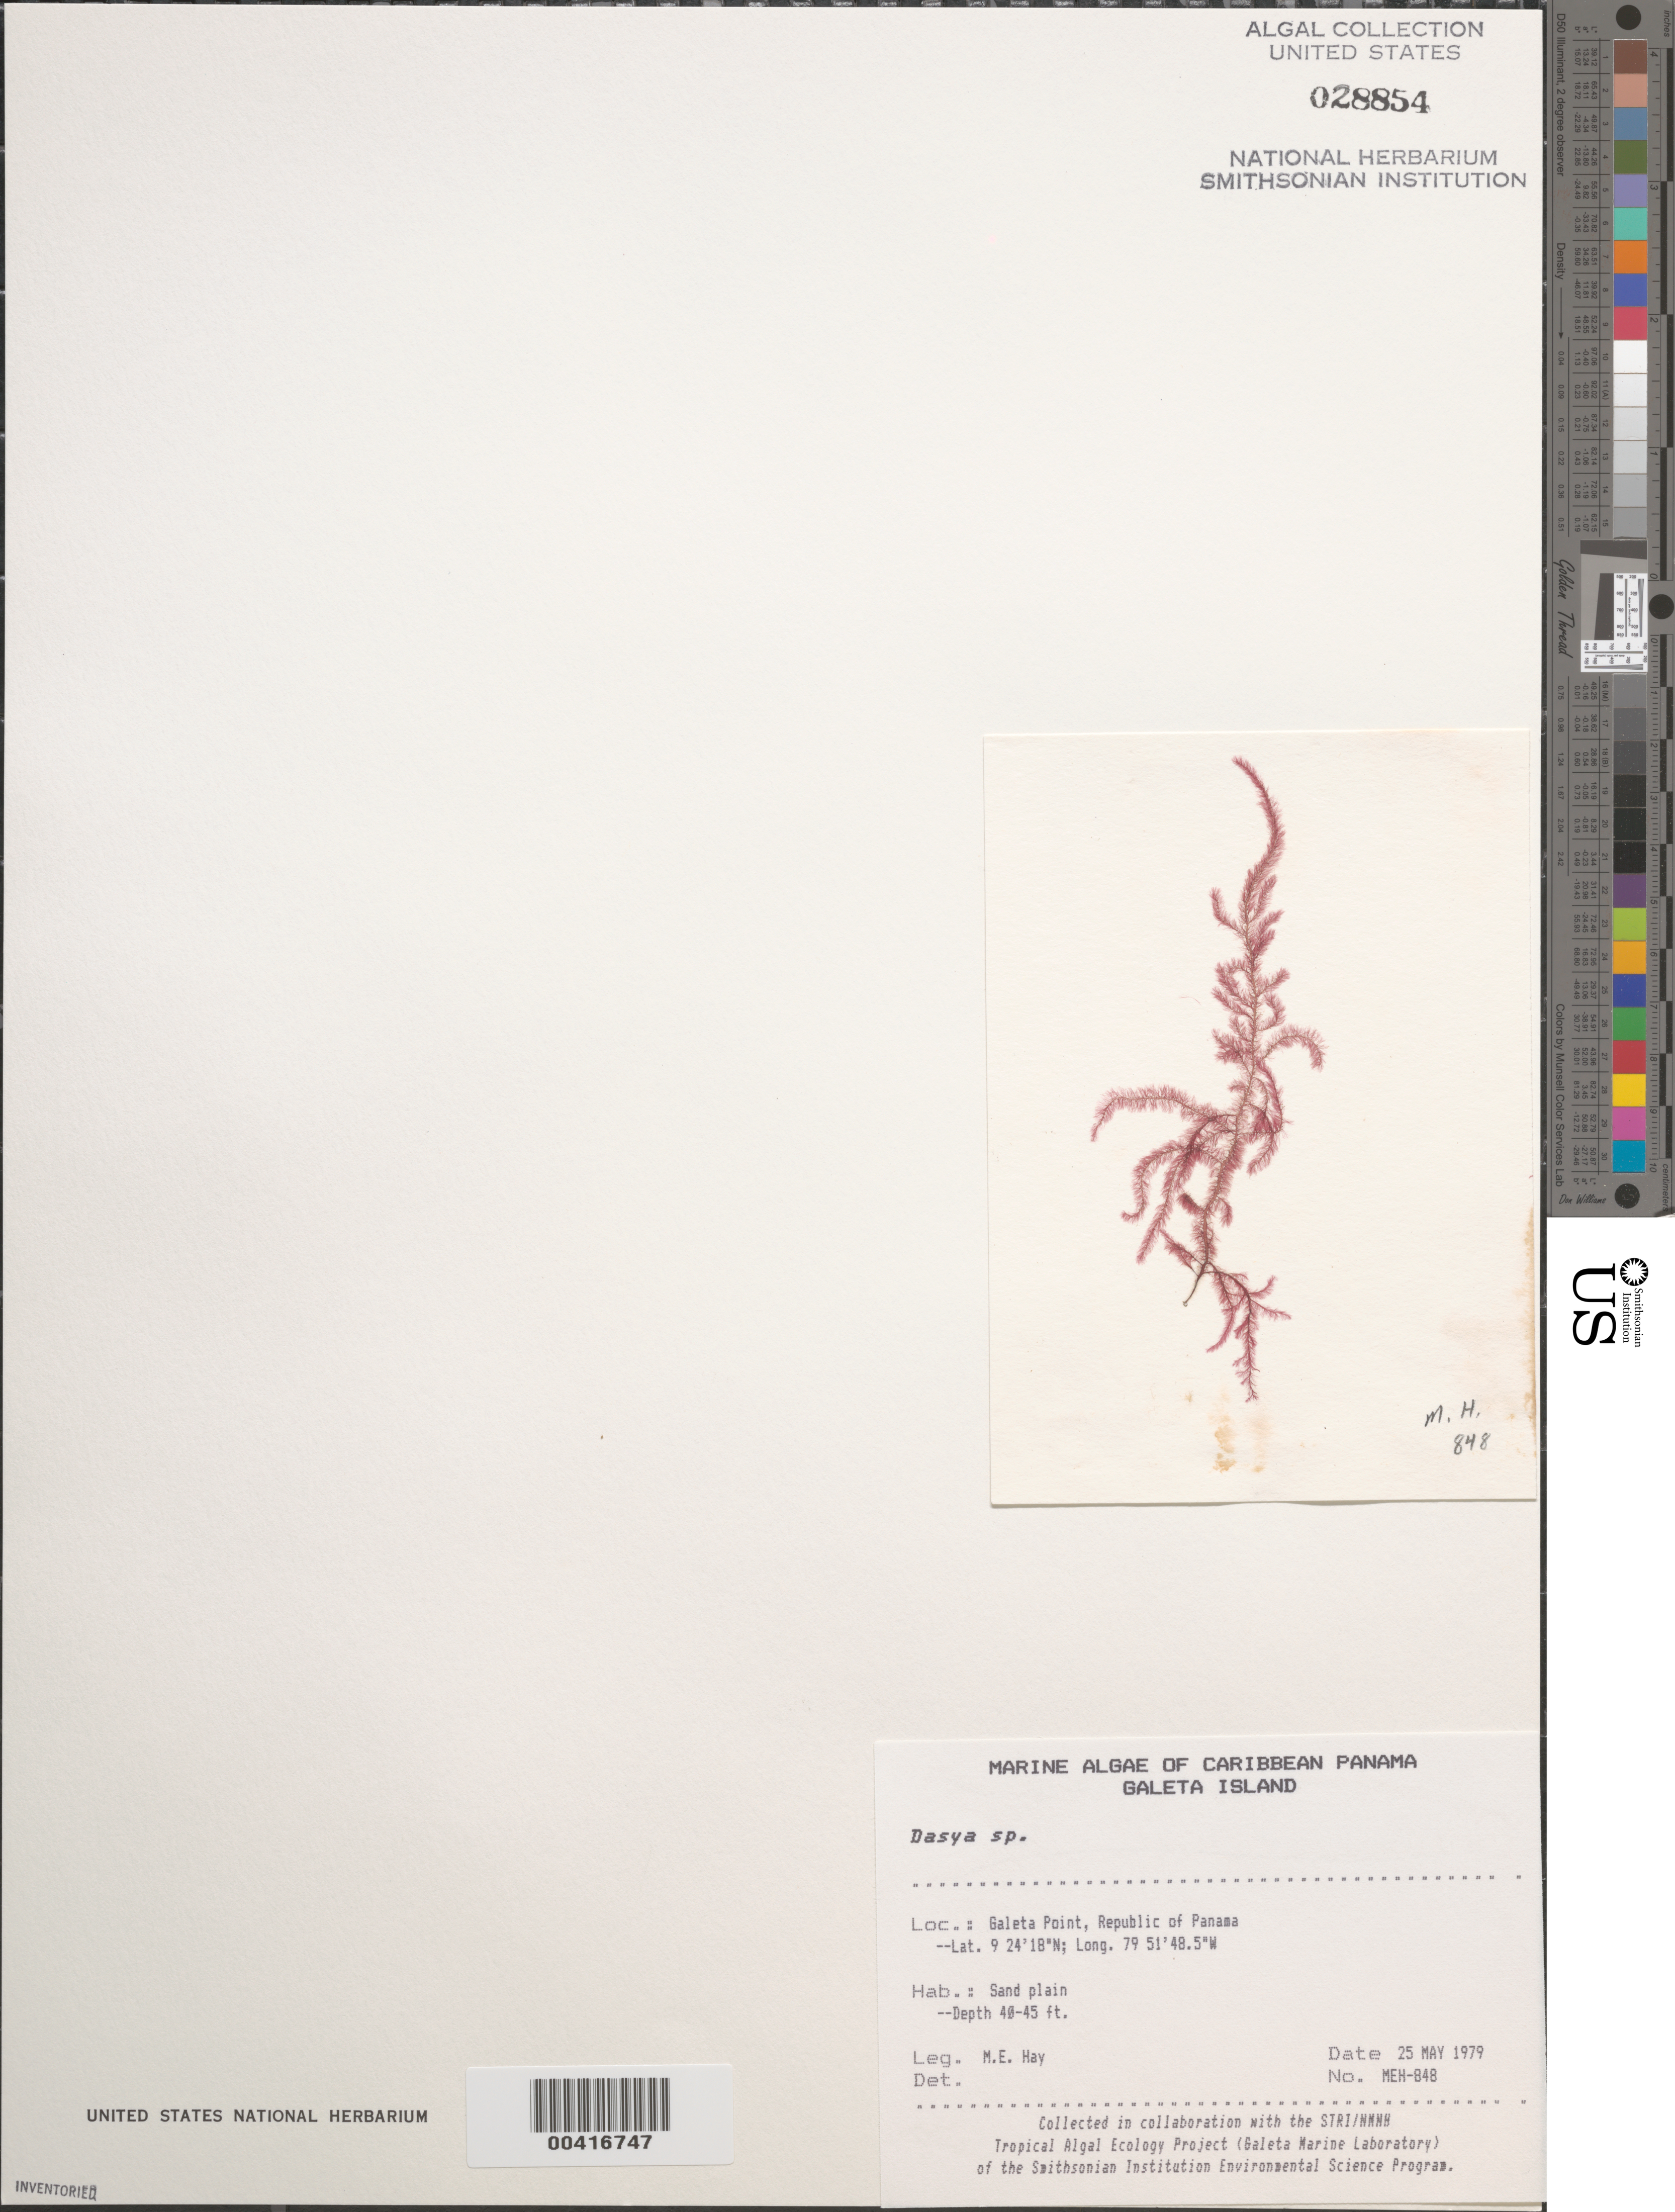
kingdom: Plantae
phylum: Rhodophyta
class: Florideophyceae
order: Ceramiales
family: Dasyaceae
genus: Dasya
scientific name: Dasya sp.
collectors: M. E. Hay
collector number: MEH-848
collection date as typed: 25 May 1979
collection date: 1979-05-25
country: Panama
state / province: Colón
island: Galeta Island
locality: Galeta Point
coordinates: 9 24' 18" N, 79 51' 48.5" W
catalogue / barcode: US 28854